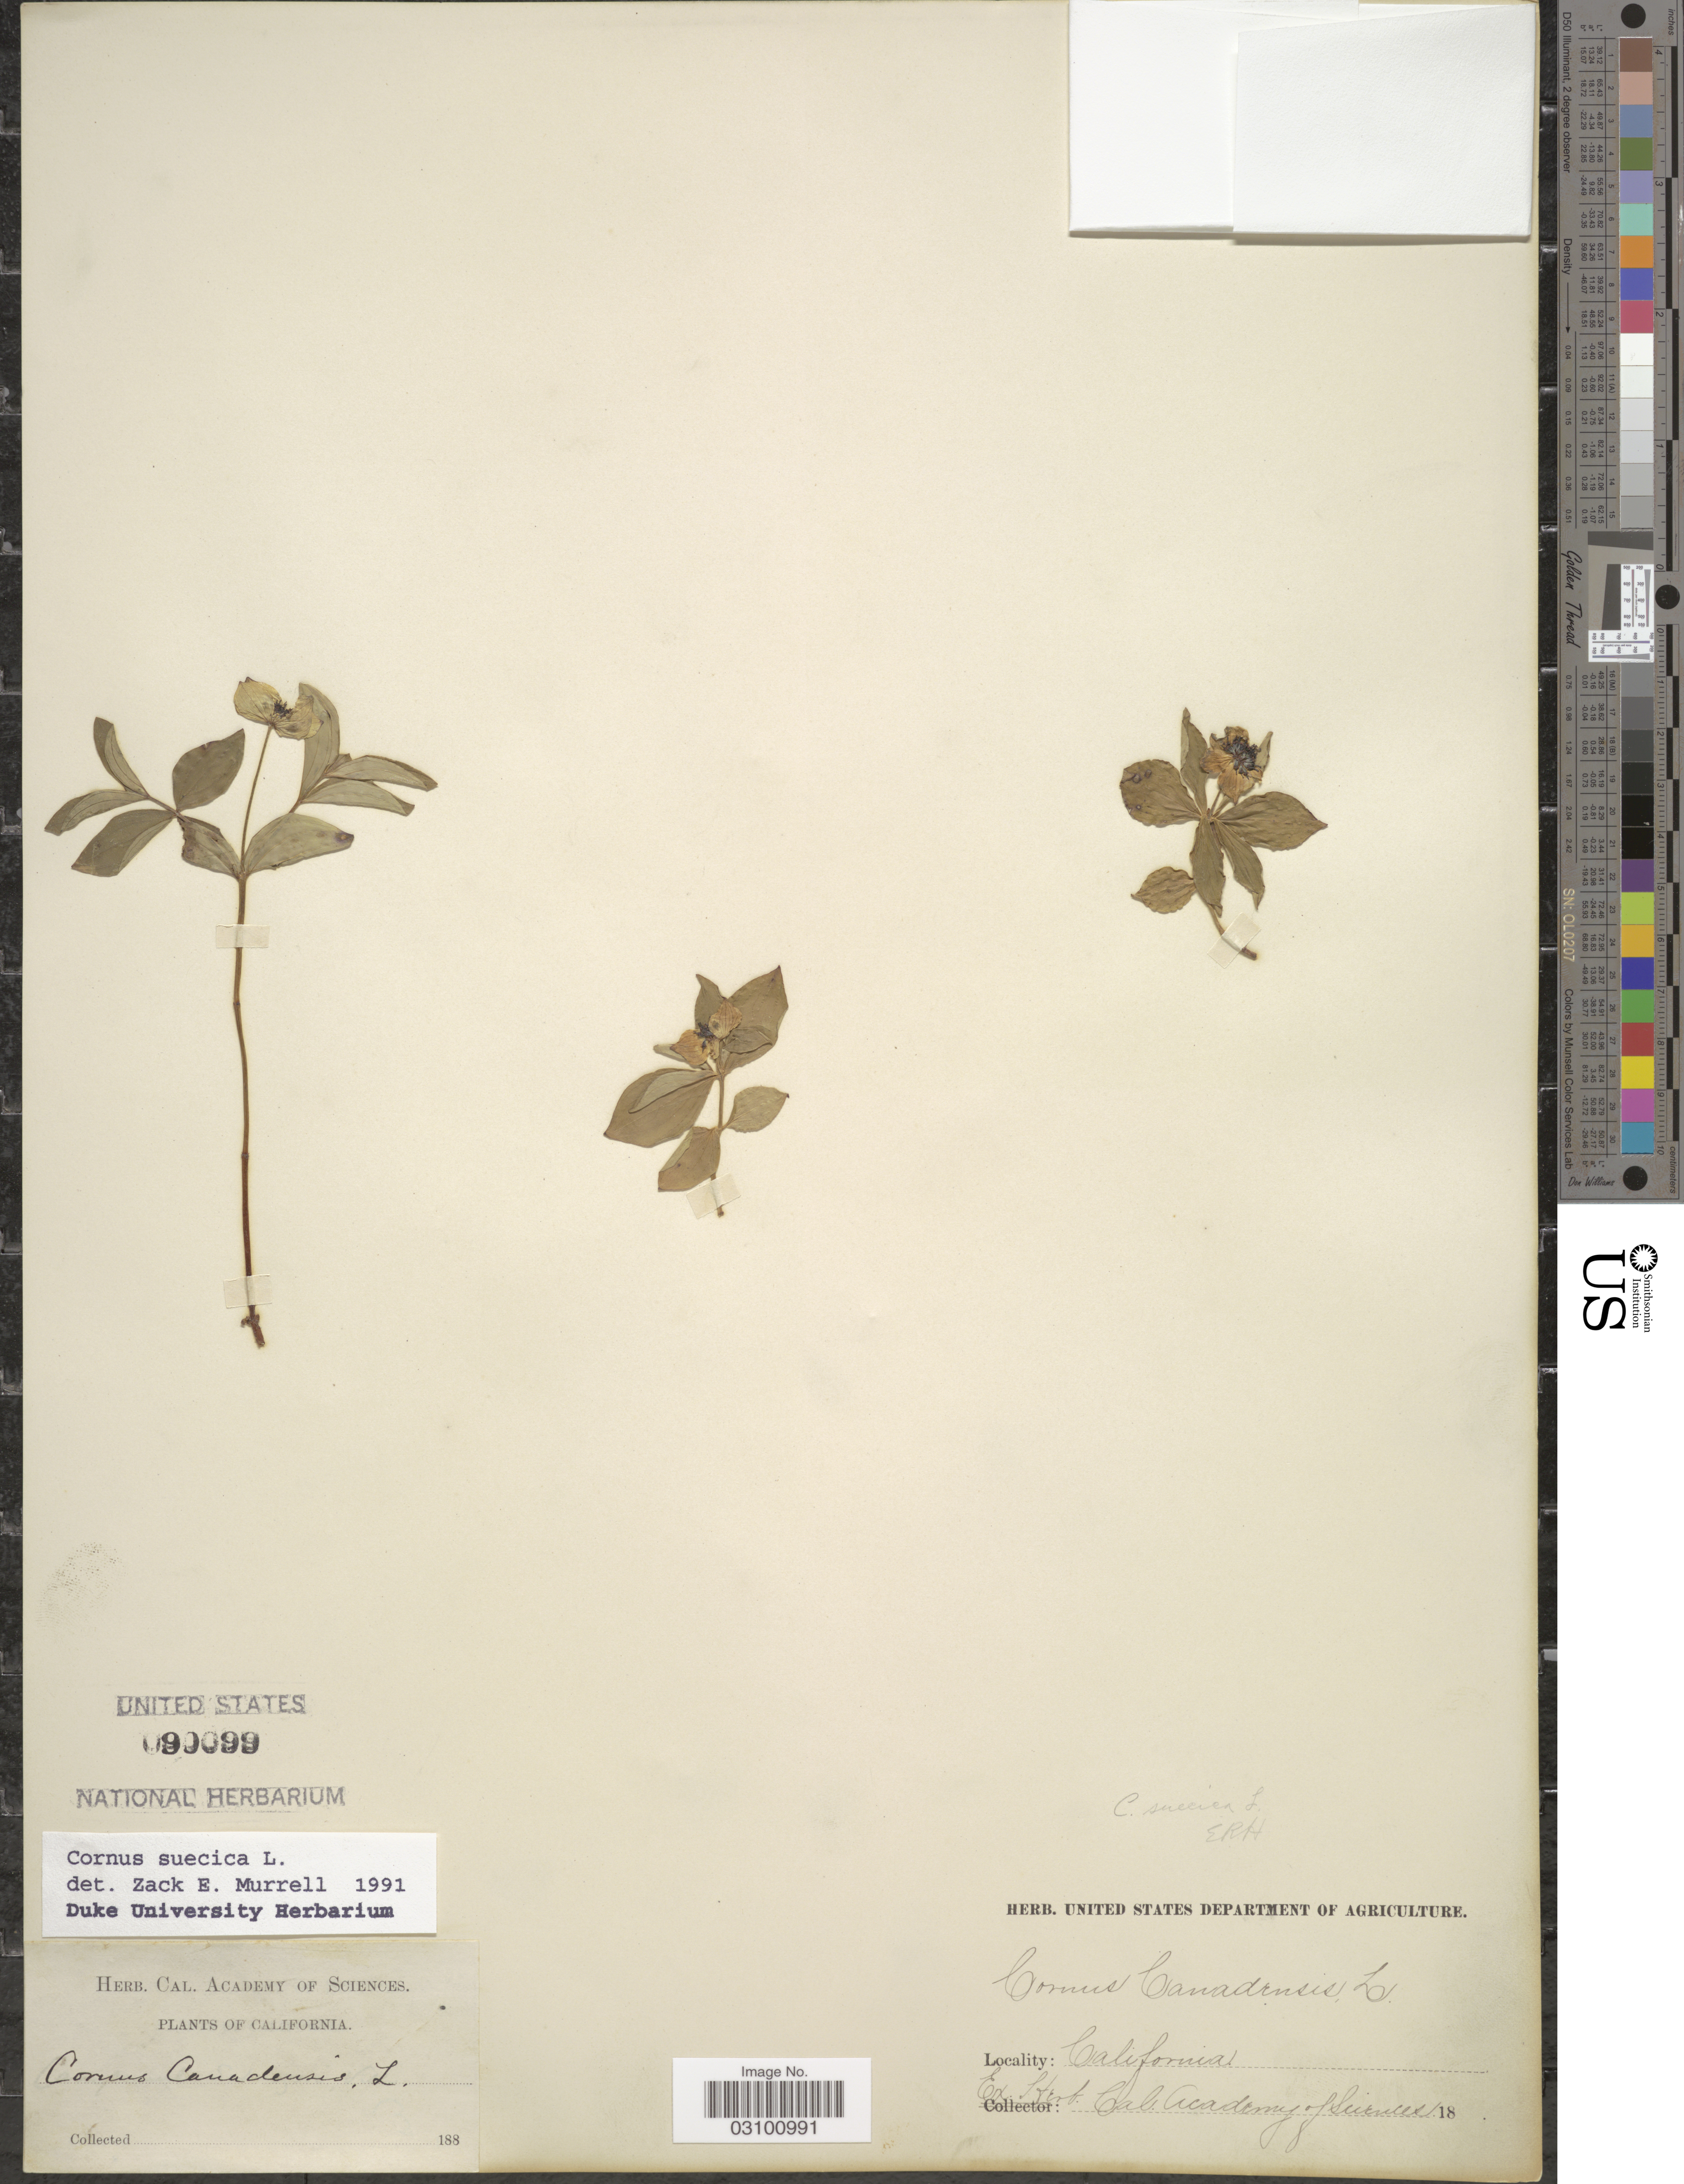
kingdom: Plantae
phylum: Tracheophyta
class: Magnoliopsida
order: Cornales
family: Cornaceae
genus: Cornus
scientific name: Cornus suecica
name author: L.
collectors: ex herb. Cal. Academy of Sciences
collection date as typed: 188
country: United States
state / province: California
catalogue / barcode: US 90099